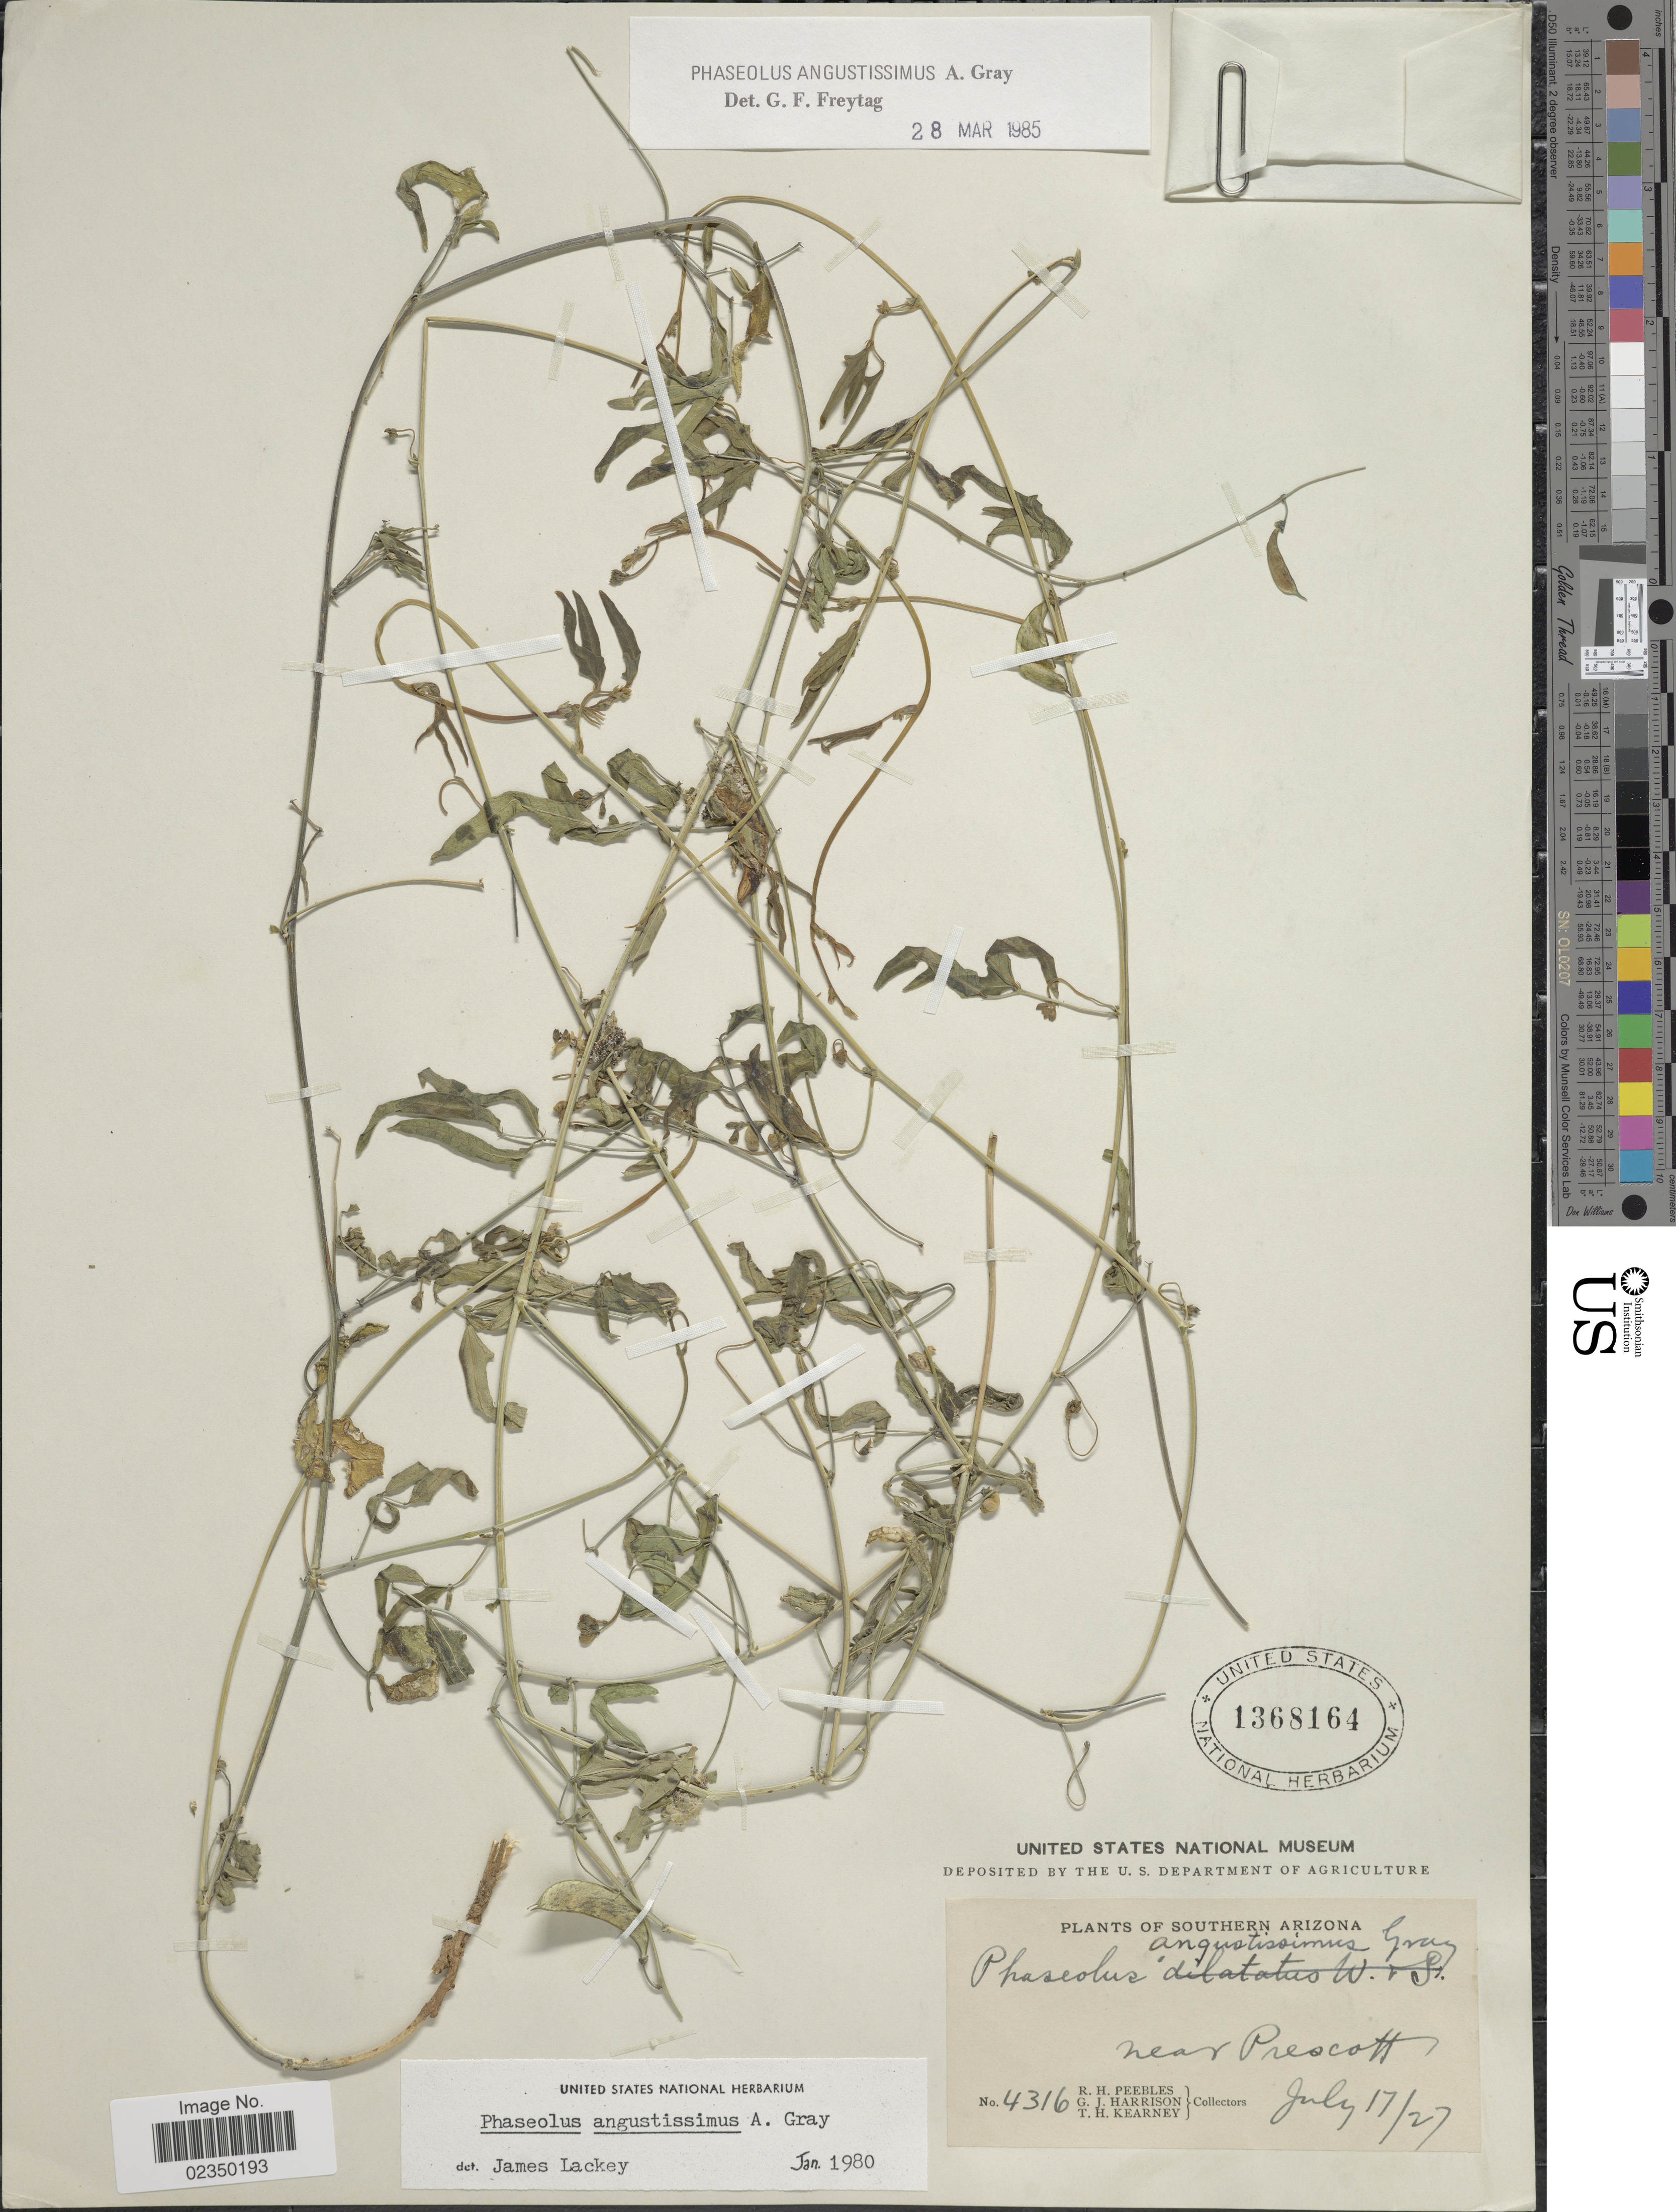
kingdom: Plantae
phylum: Tracheophyta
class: Magnoliopsida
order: Fabales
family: Fabaceae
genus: Phaseolus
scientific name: Phaseolus angustissimus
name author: A. Gray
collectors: R. H. Peebles, G. J. Harrison & T. H. Kearney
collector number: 4316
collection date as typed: Transcribed d/m/y: 17/7/27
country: United States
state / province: Arizona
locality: Southern Arizona, near Prescott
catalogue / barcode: US 1368164